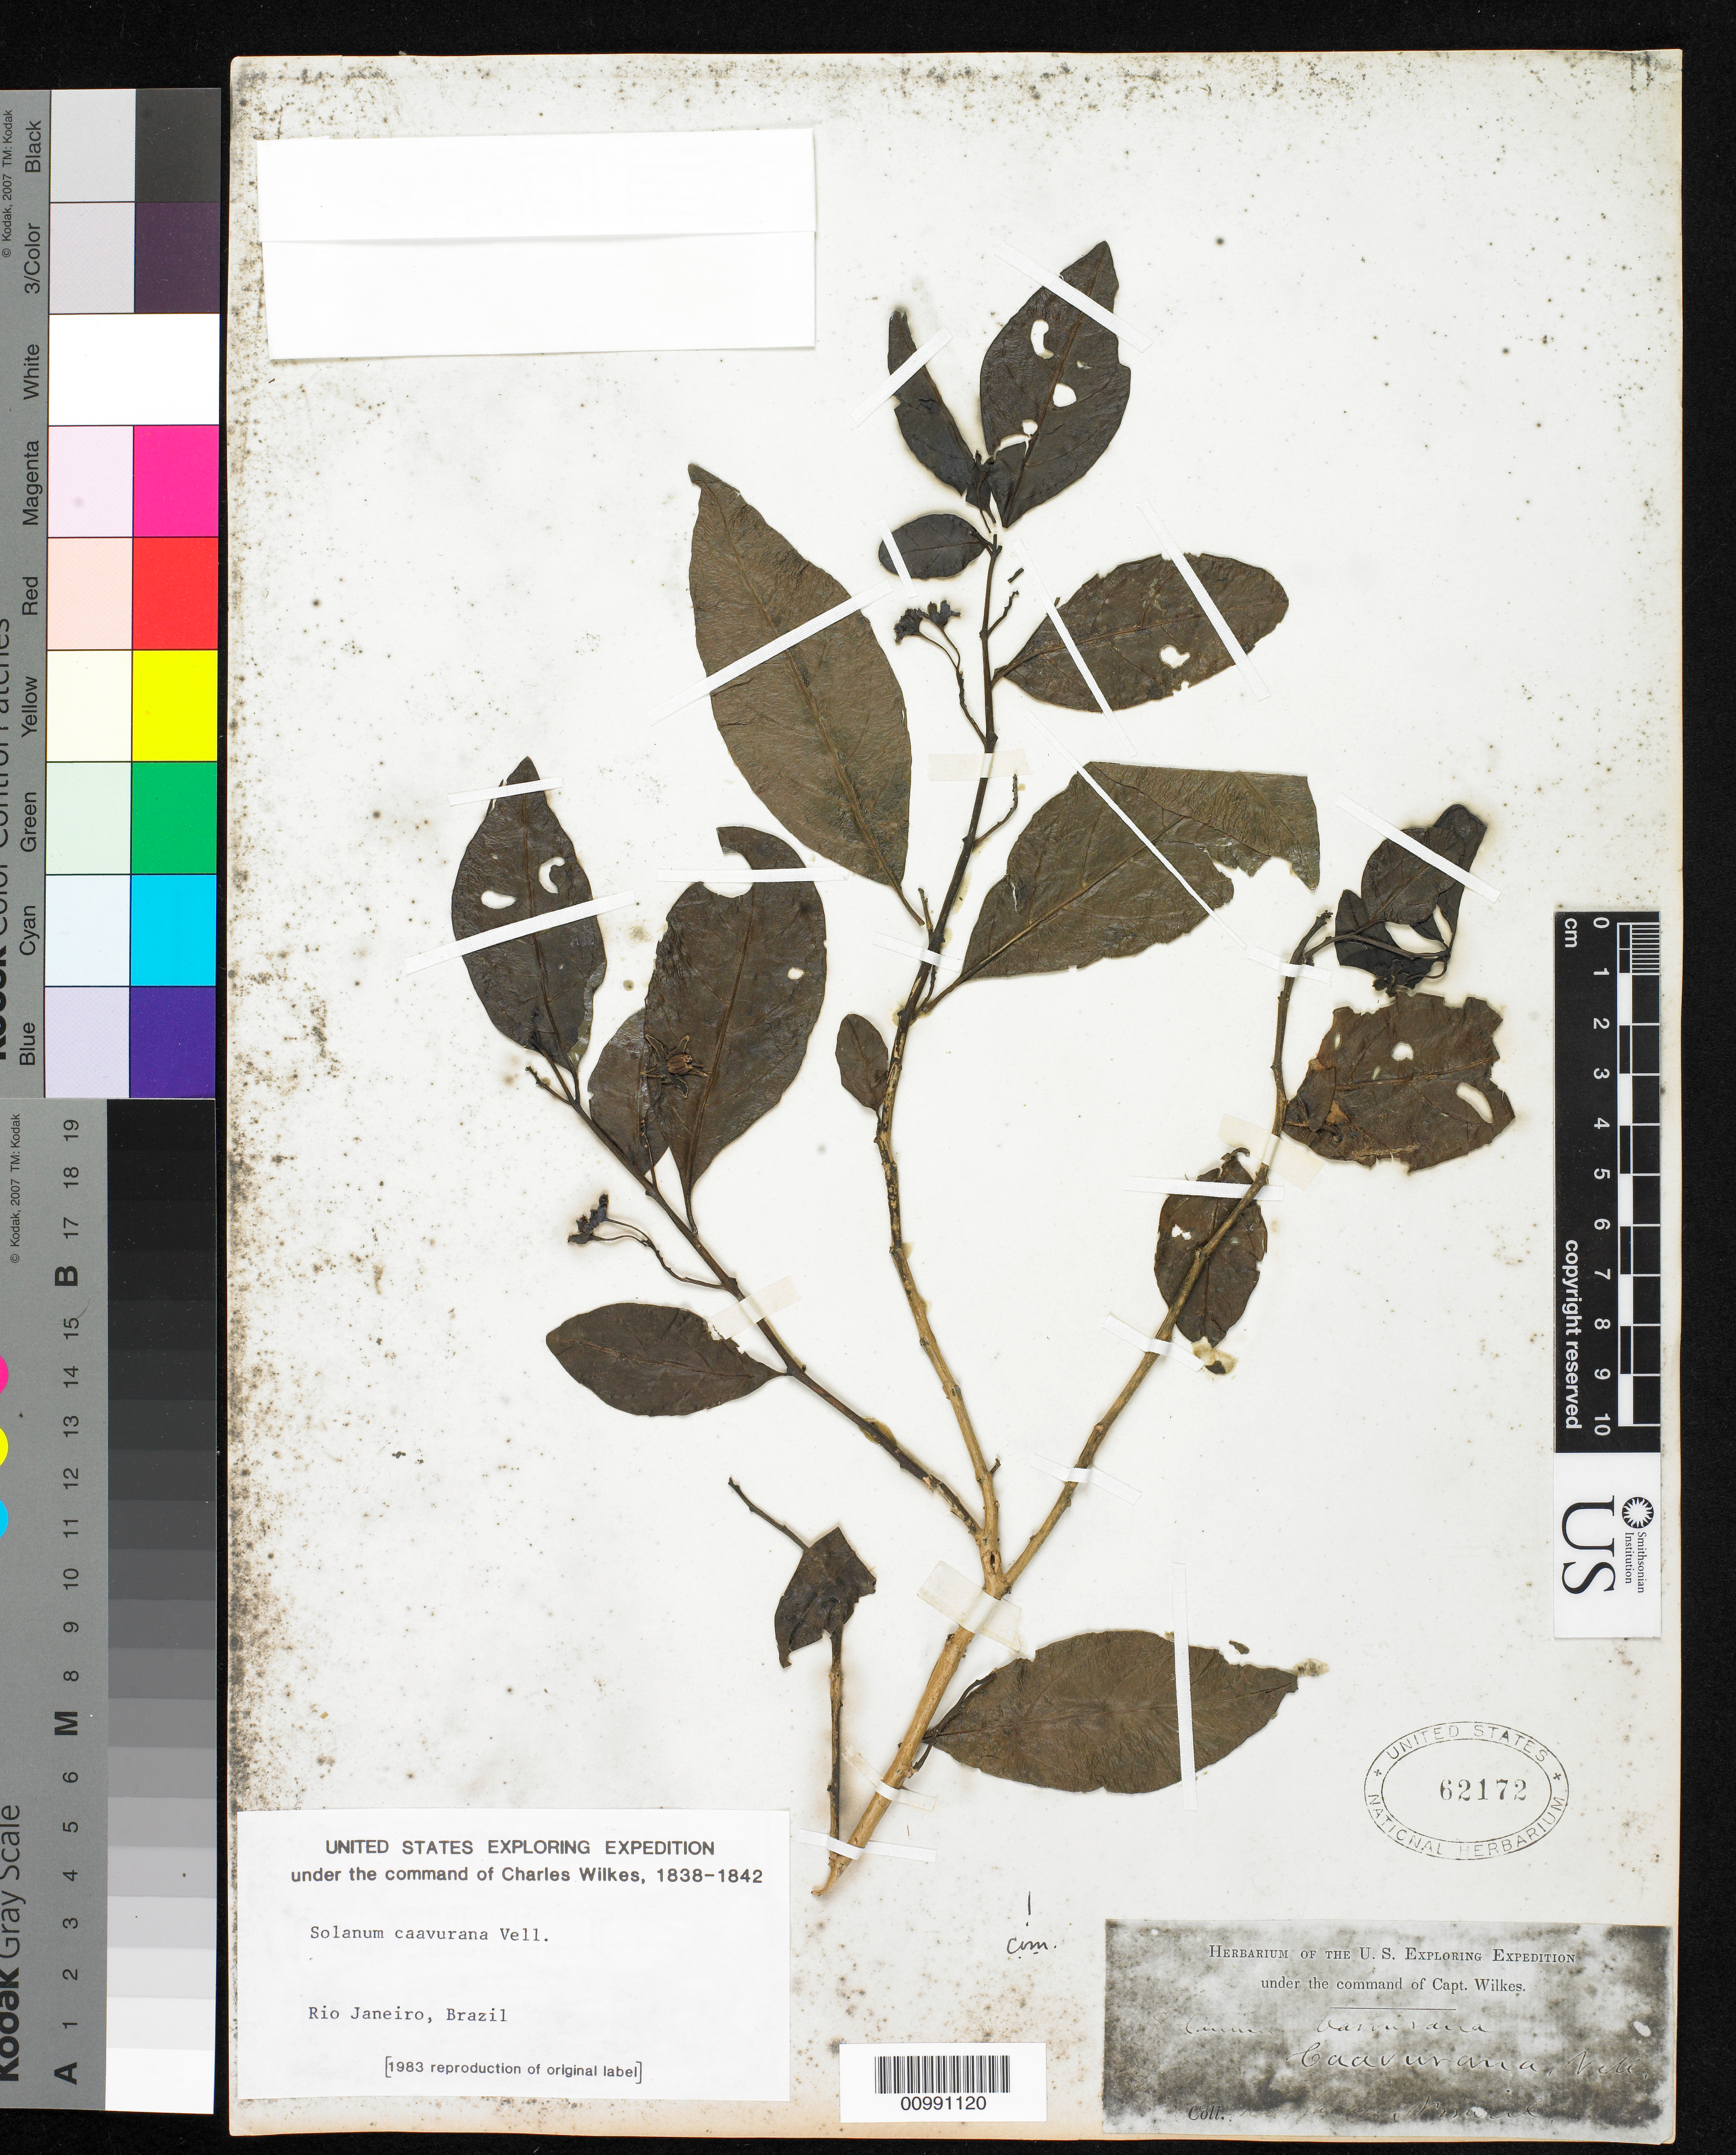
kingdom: Plantae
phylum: Tracheophyta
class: Magnoliopsida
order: Solanales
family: Solanaceae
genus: Solanum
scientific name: Solanum caavurana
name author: Vell.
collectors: Wilkes Explor. Exped.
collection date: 1838/1842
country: Brazil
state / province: Rio de Janeiro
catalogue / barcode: US 62172